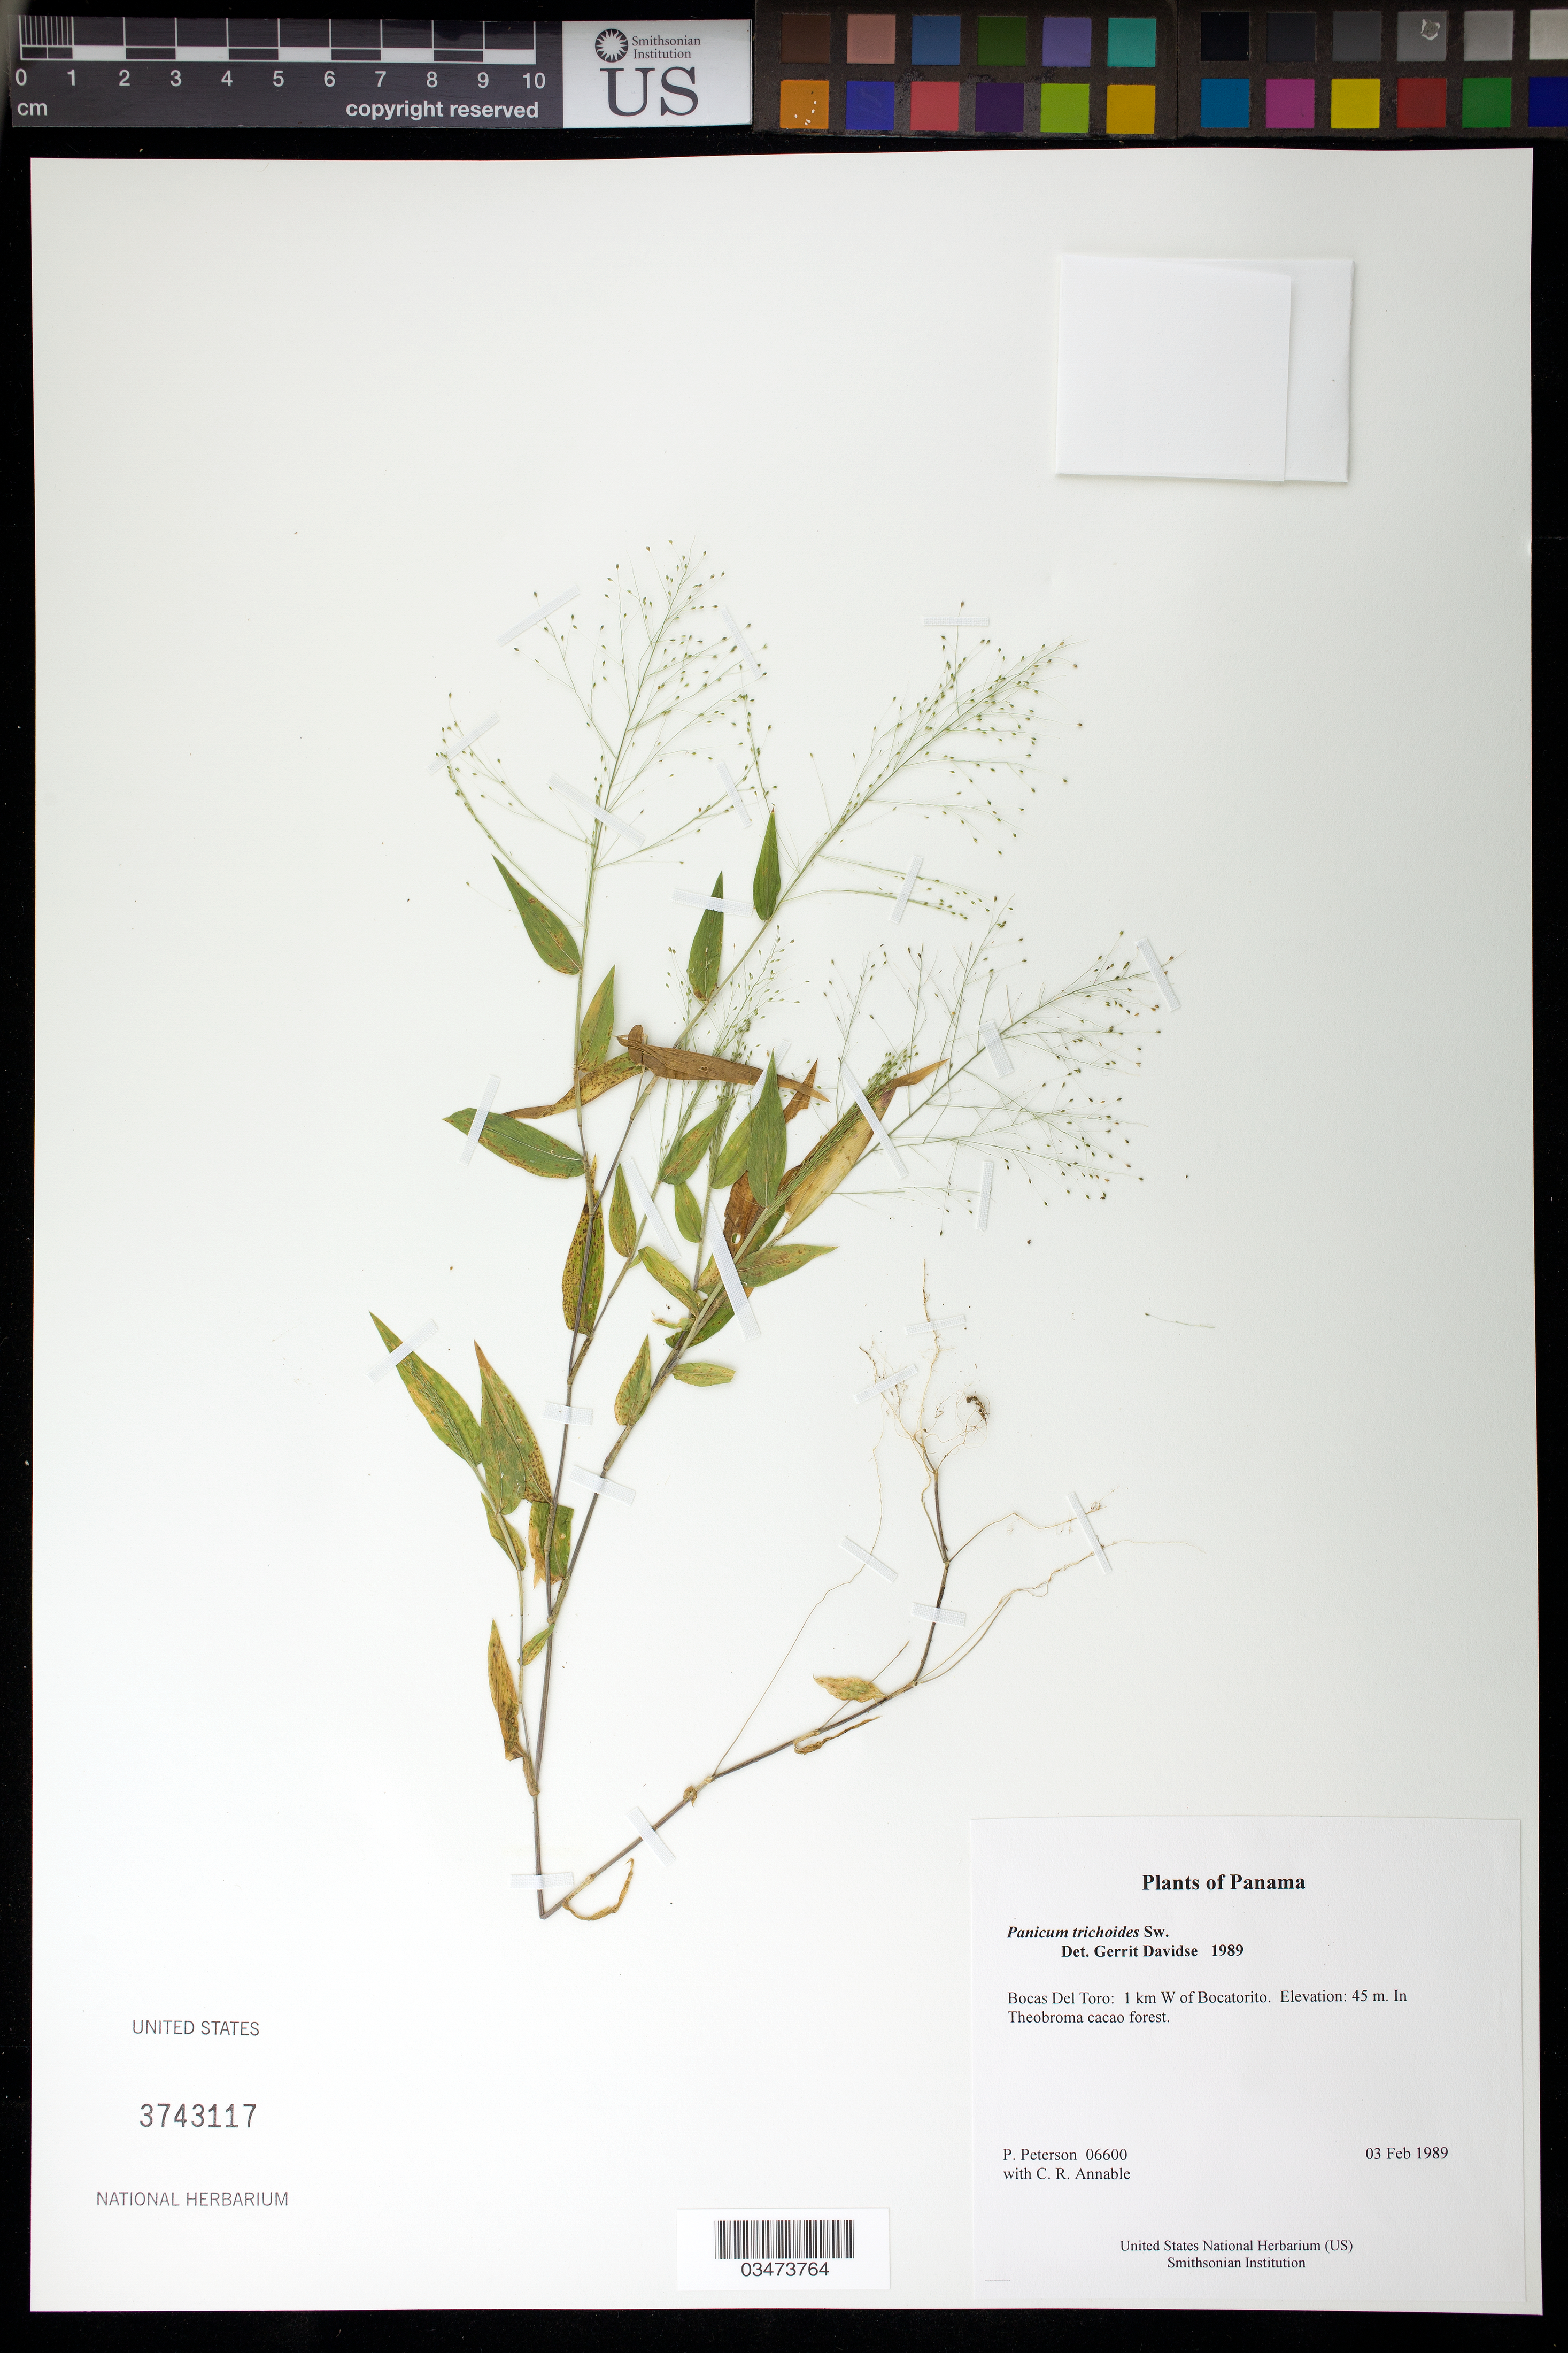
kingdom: Plantae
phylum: Tracheophyta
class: Liliopsida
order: Poales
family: Poaceae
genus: Panicum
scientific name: Panicum trichoides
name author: Sw.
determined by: Davidse, Gerrit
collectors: P. M. Peterson & C. R. Annable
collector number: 06600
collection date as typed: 03 Feb 1989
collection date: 1989-02-03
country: Panama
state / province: Bocas del Toro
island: San Cristobal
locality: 1 km W of Bocatorito.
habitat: In Theobroma cacao forest.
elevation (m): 45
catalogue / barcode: US 3743117